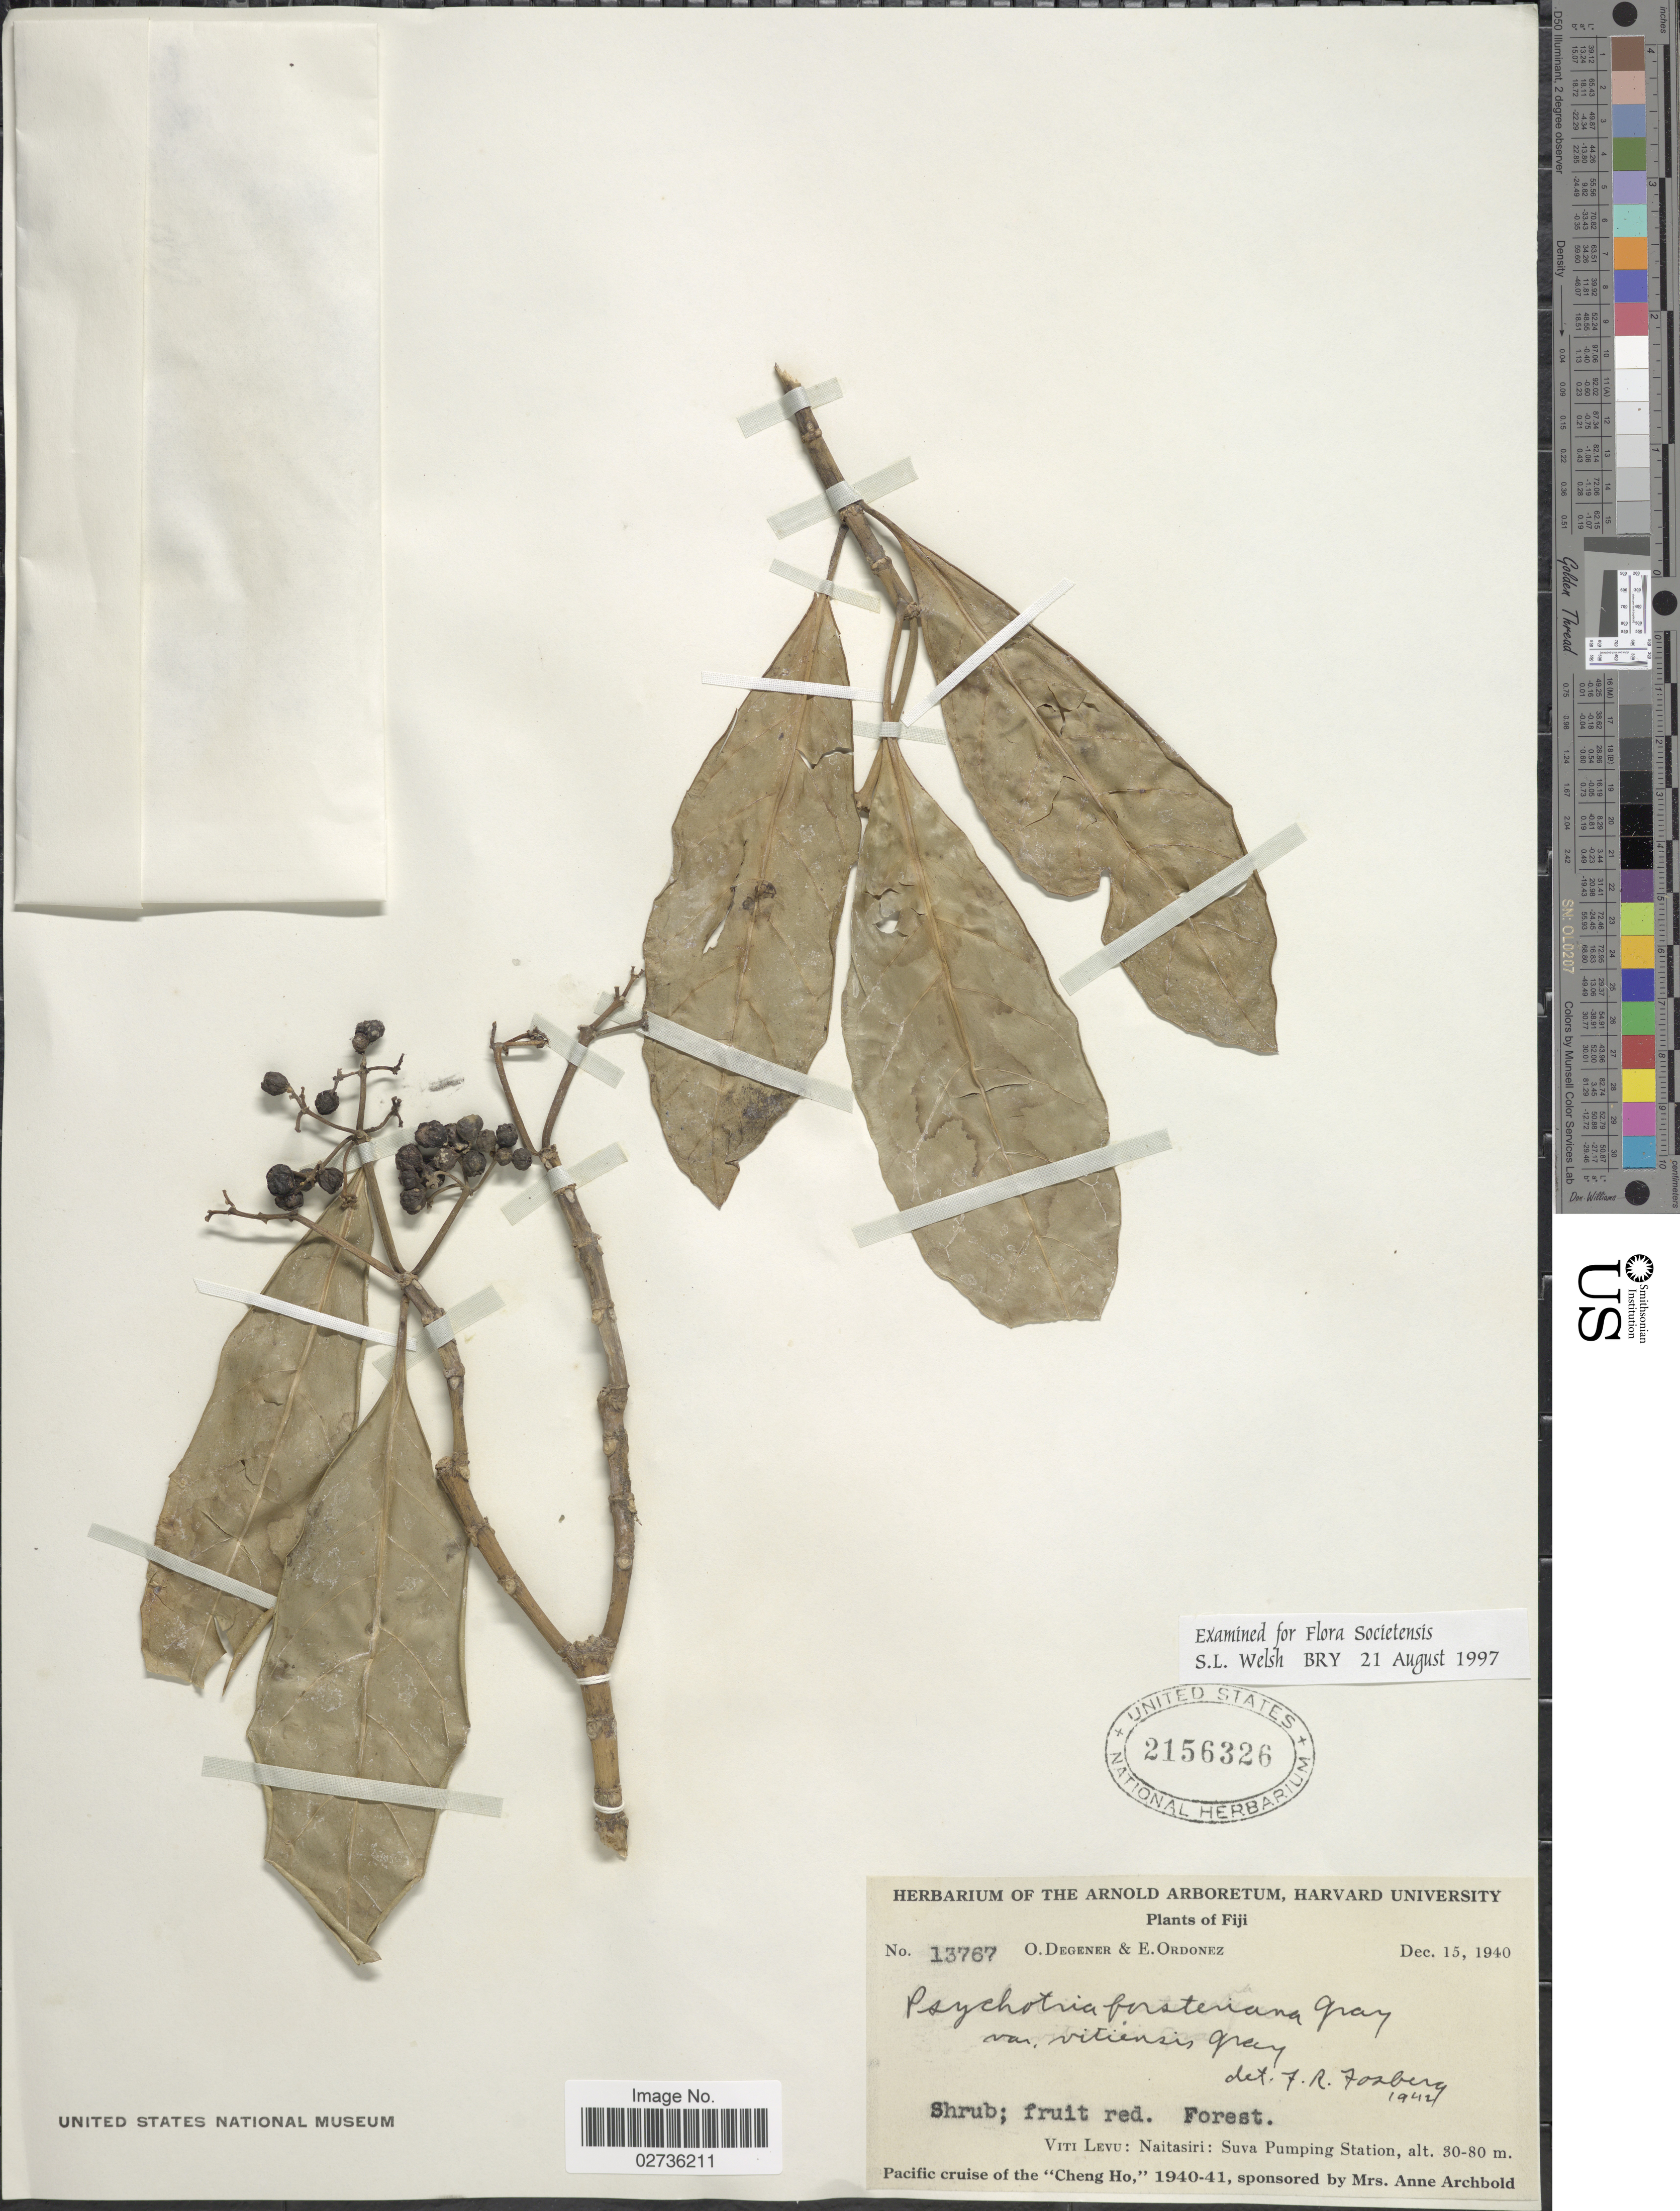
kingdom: Plantae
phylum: Tracheophyta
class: Magnoliopsida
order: Gentianales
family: Rubiaceae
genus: Psychotria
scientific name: Psychotria forsteriana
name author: A. Gray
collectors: O. Degener & E. Ordonez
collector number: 13767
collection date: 1940-12-15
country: Fiji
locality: Forest. Viti Levu: Naitasiri: Suva Pumping Station.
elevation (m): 30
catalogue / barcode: US 2156326